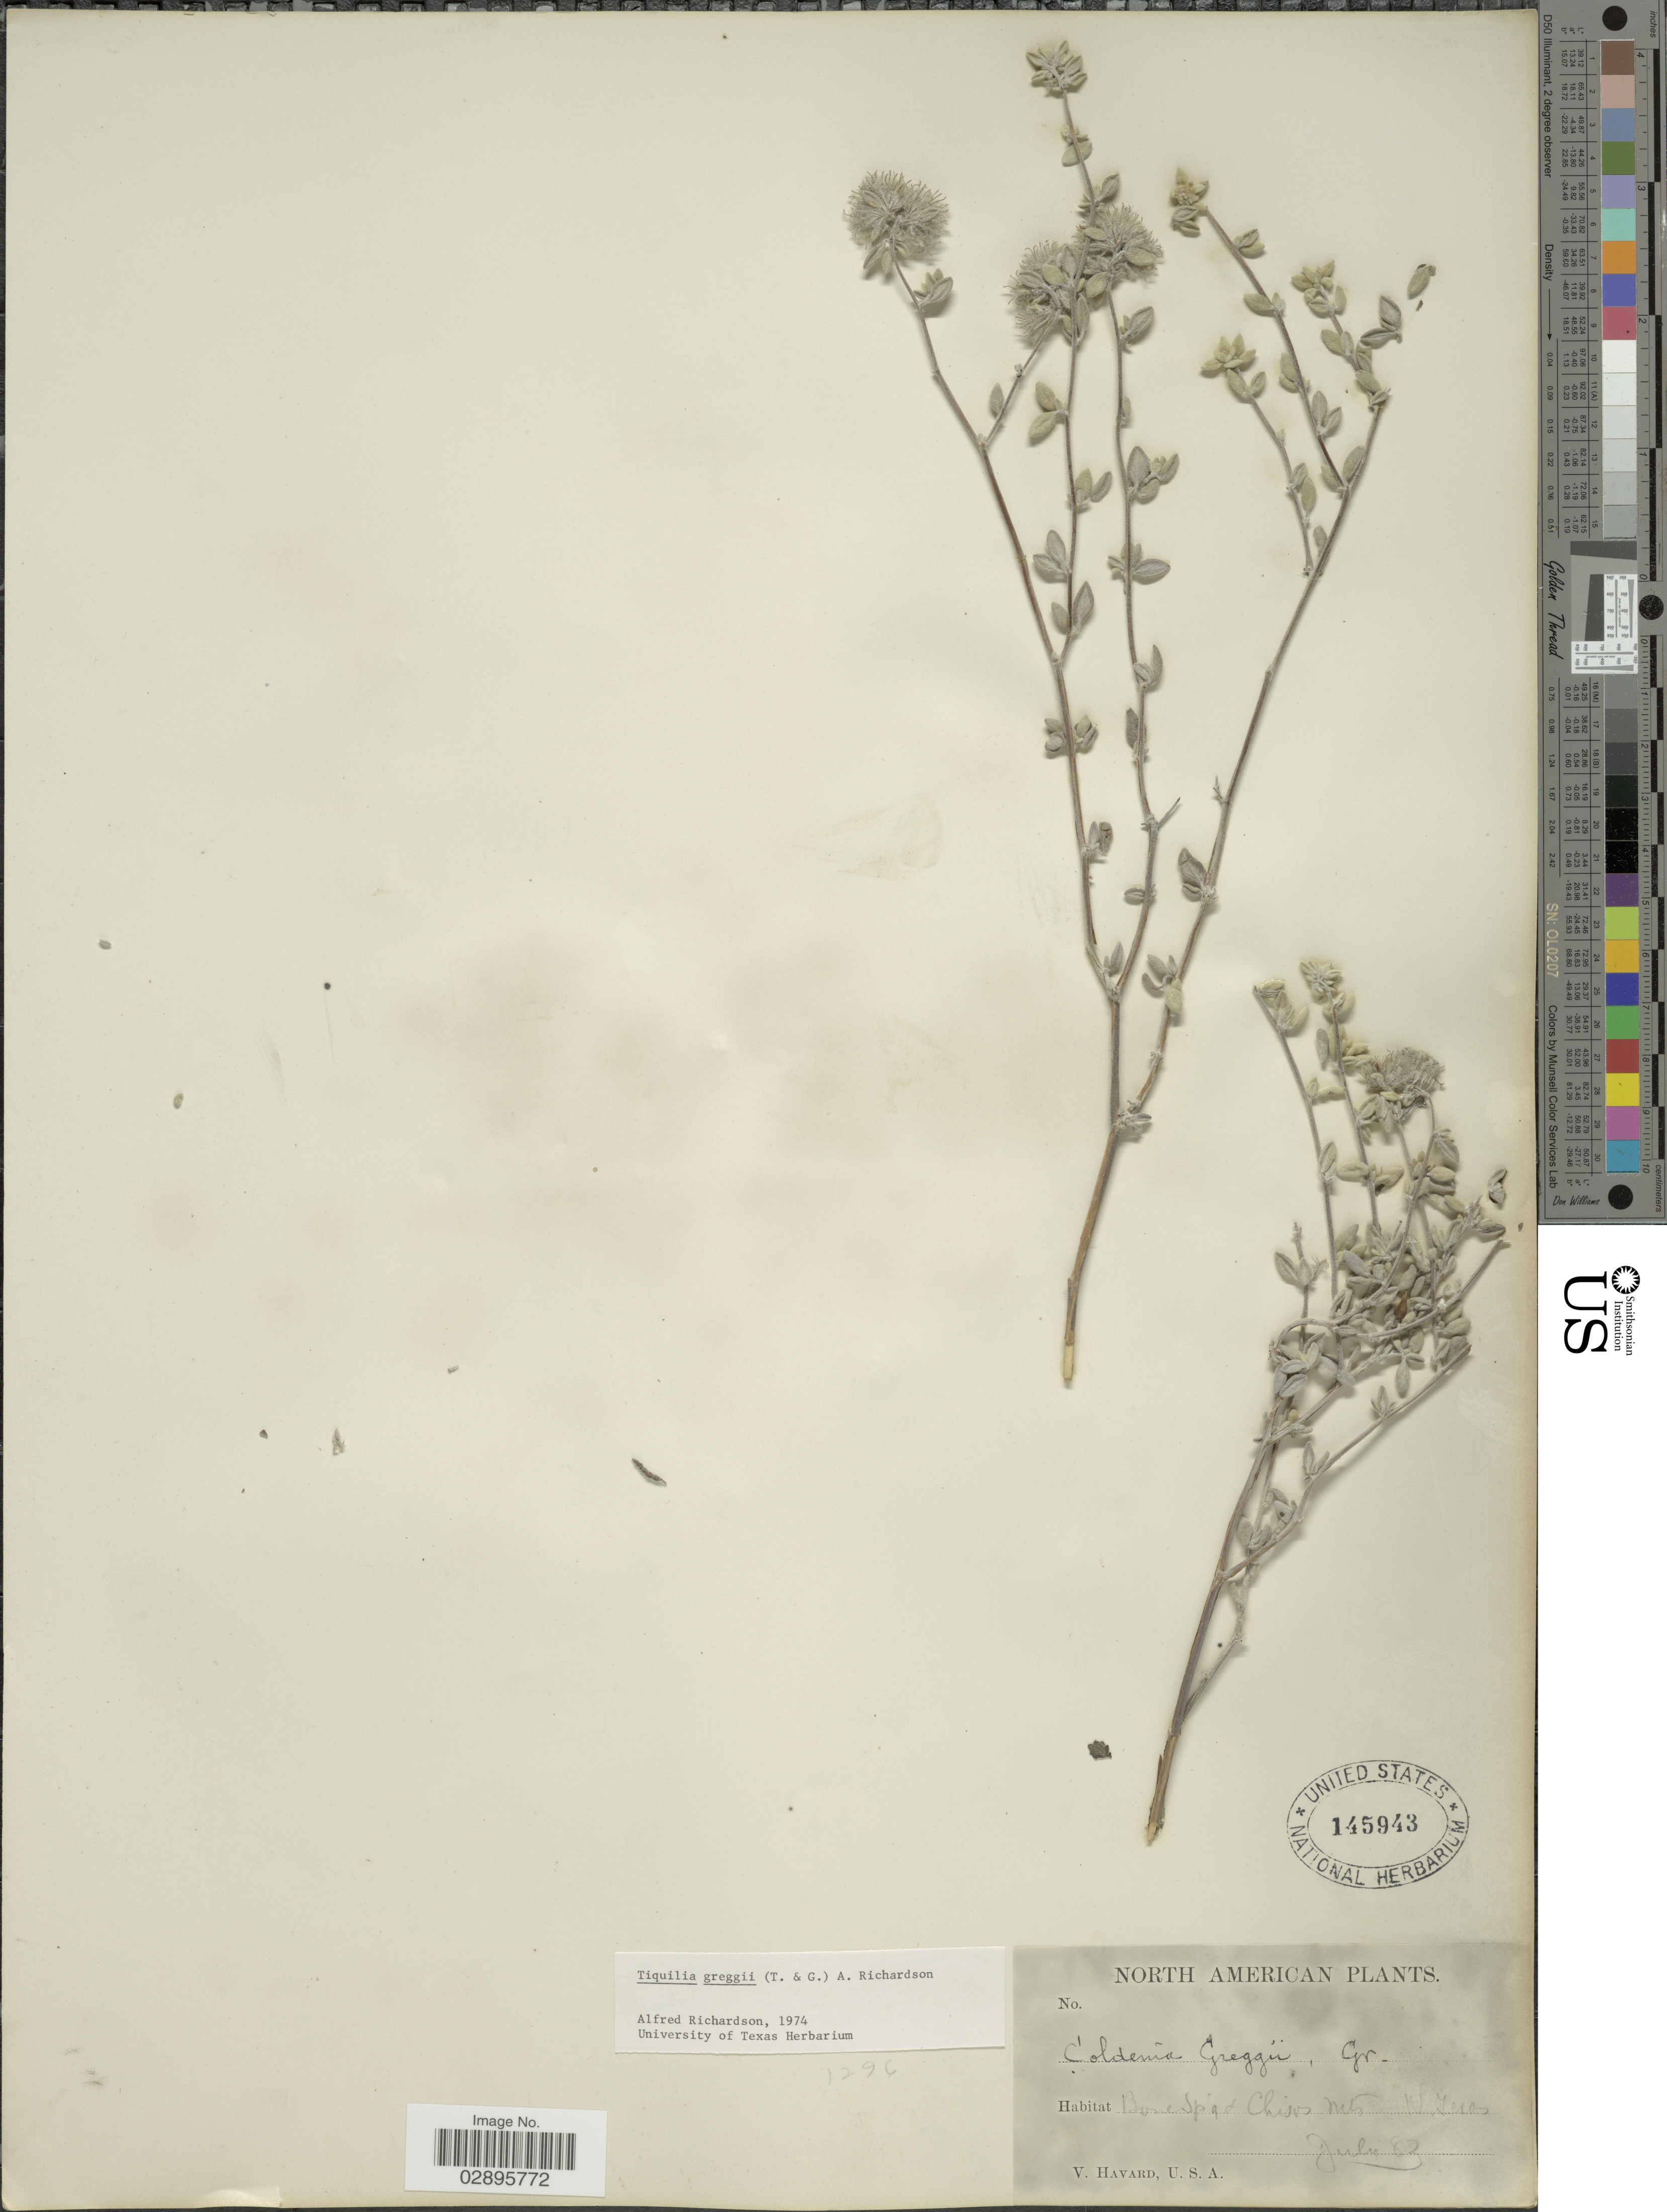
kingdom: Plantae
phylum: Tracheophyta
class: Magnoliopsida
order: Boraginales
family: Ehretiaceae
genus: Tiquilia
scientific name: Tiquilia greggii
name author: (Torr.) A.T. Richardson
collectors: V. Havard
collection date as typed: Transcribed d/m/y: /7/83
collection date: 1883-07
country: United States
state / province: Texas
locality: Bone Spr [Spring] & Chisos Mts, W. Texas.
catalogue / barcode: US 145943